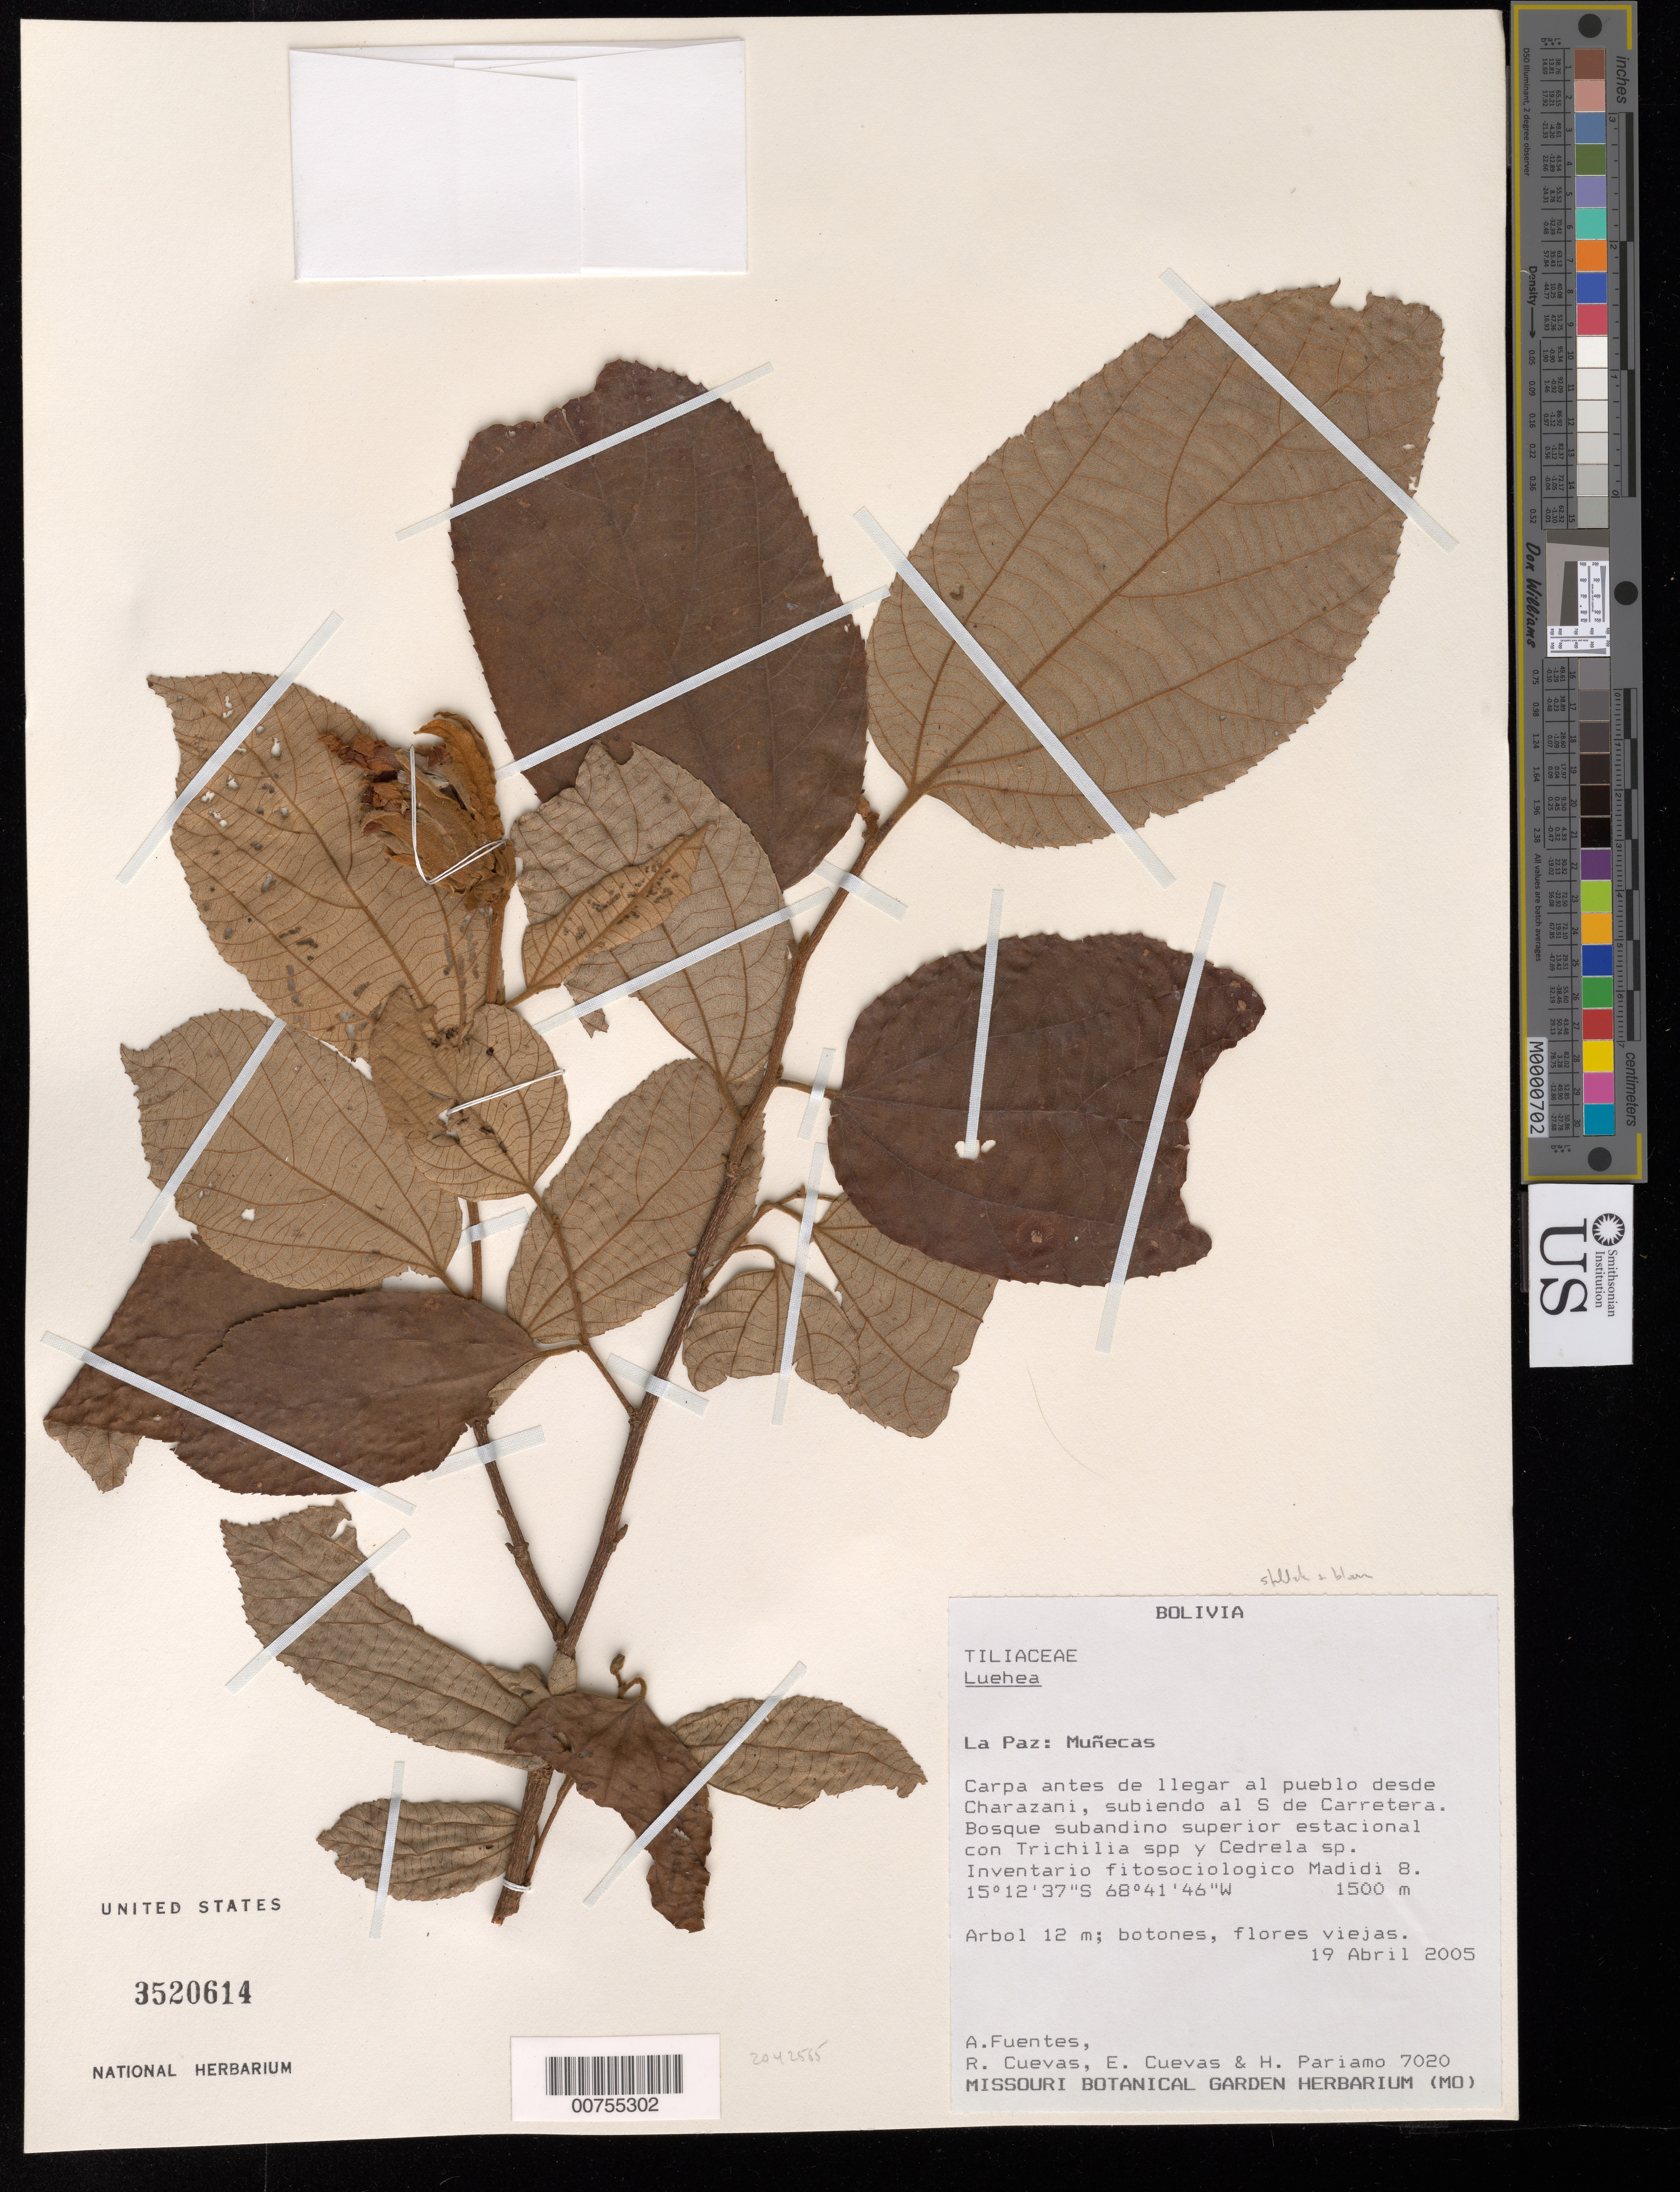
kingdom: Plantae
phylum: Tracheophyta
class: Magnoliopsida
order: Malvales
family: Malvaceae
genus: Luehea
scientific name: Luehea sp.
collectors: A. Fuentes, R. Cuevas, E. Cuevas & H. Pariamo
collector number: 7020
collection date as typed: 19 Apr 2005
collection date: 2005-04-19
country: Bolivia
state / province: La Paz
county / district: Muñecas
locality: Carpa antes de llegar al pueblo desde Charazani, subiendo al S de Carretera.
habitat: Bosque subandino superior estacional.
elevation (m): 1500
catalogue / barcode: US 3520614